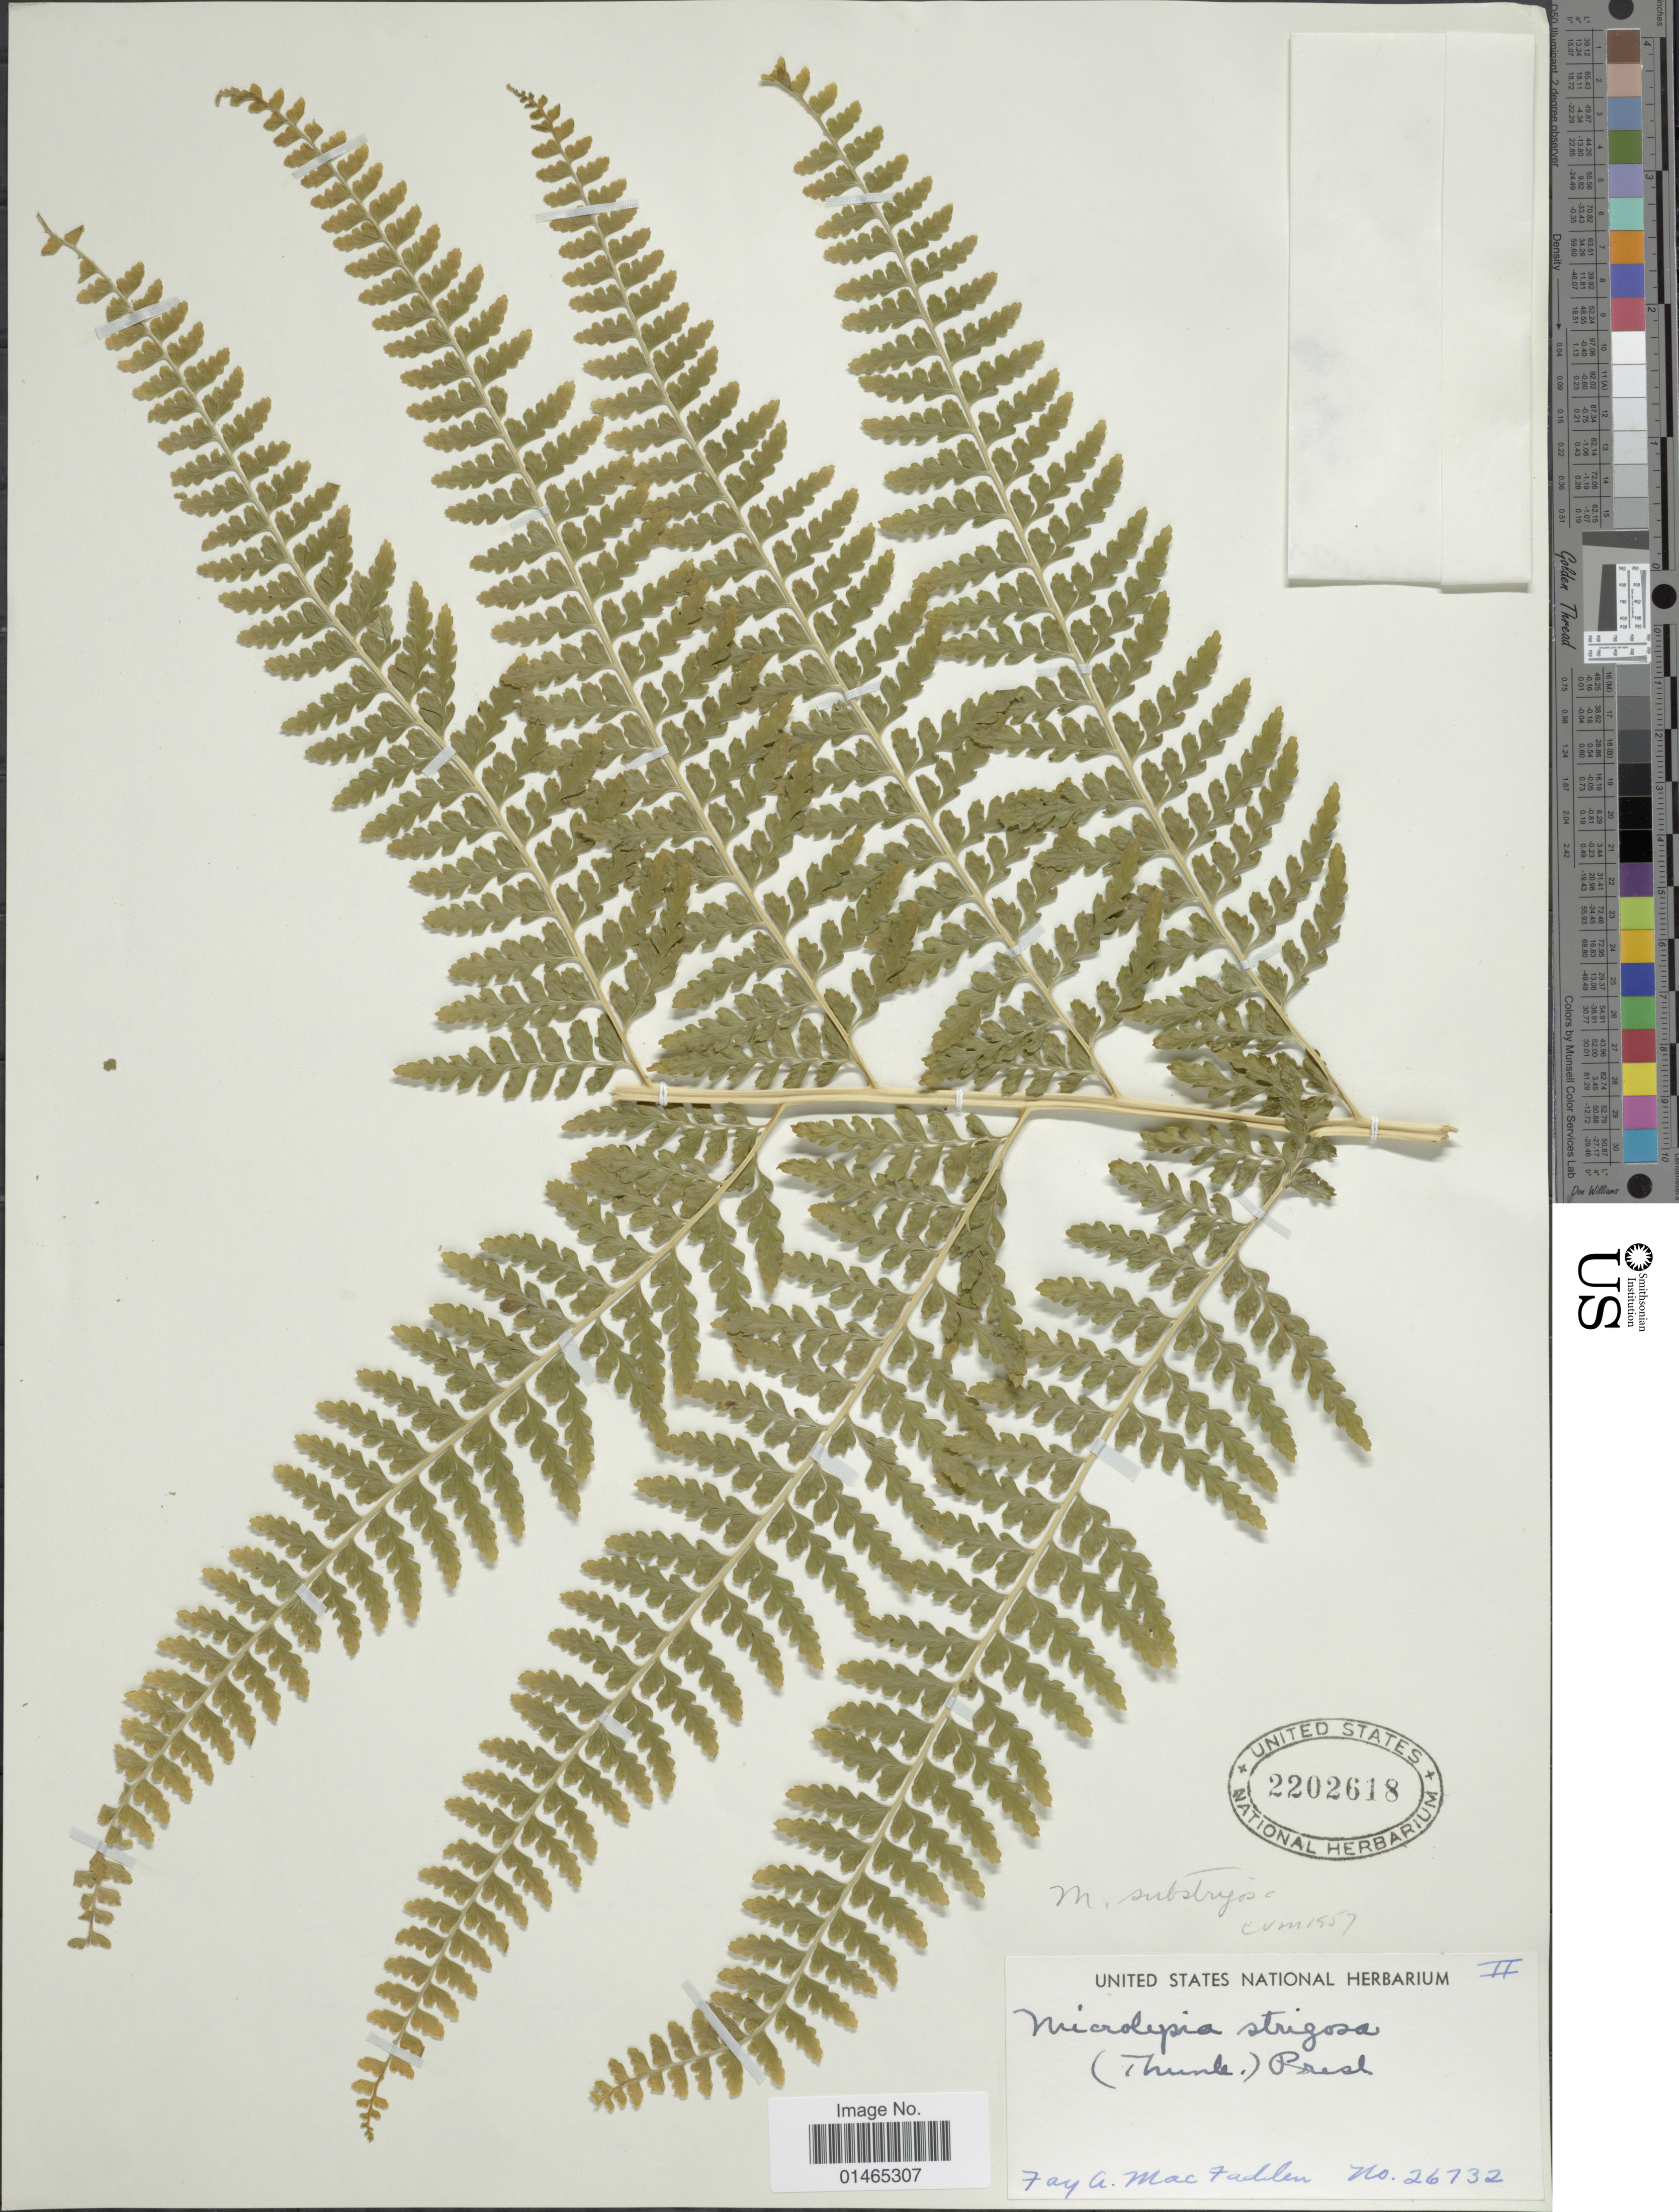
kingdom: Plantae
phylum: Tracheophyta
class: Polypodiopsida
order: Polypodiales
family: Dennstaedtiaceae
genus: Microlepia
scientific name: Microlepia substrigosa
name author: Tagawa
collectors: F. MacFadden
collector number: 26732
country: United States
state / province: California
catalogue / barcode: US 2202618